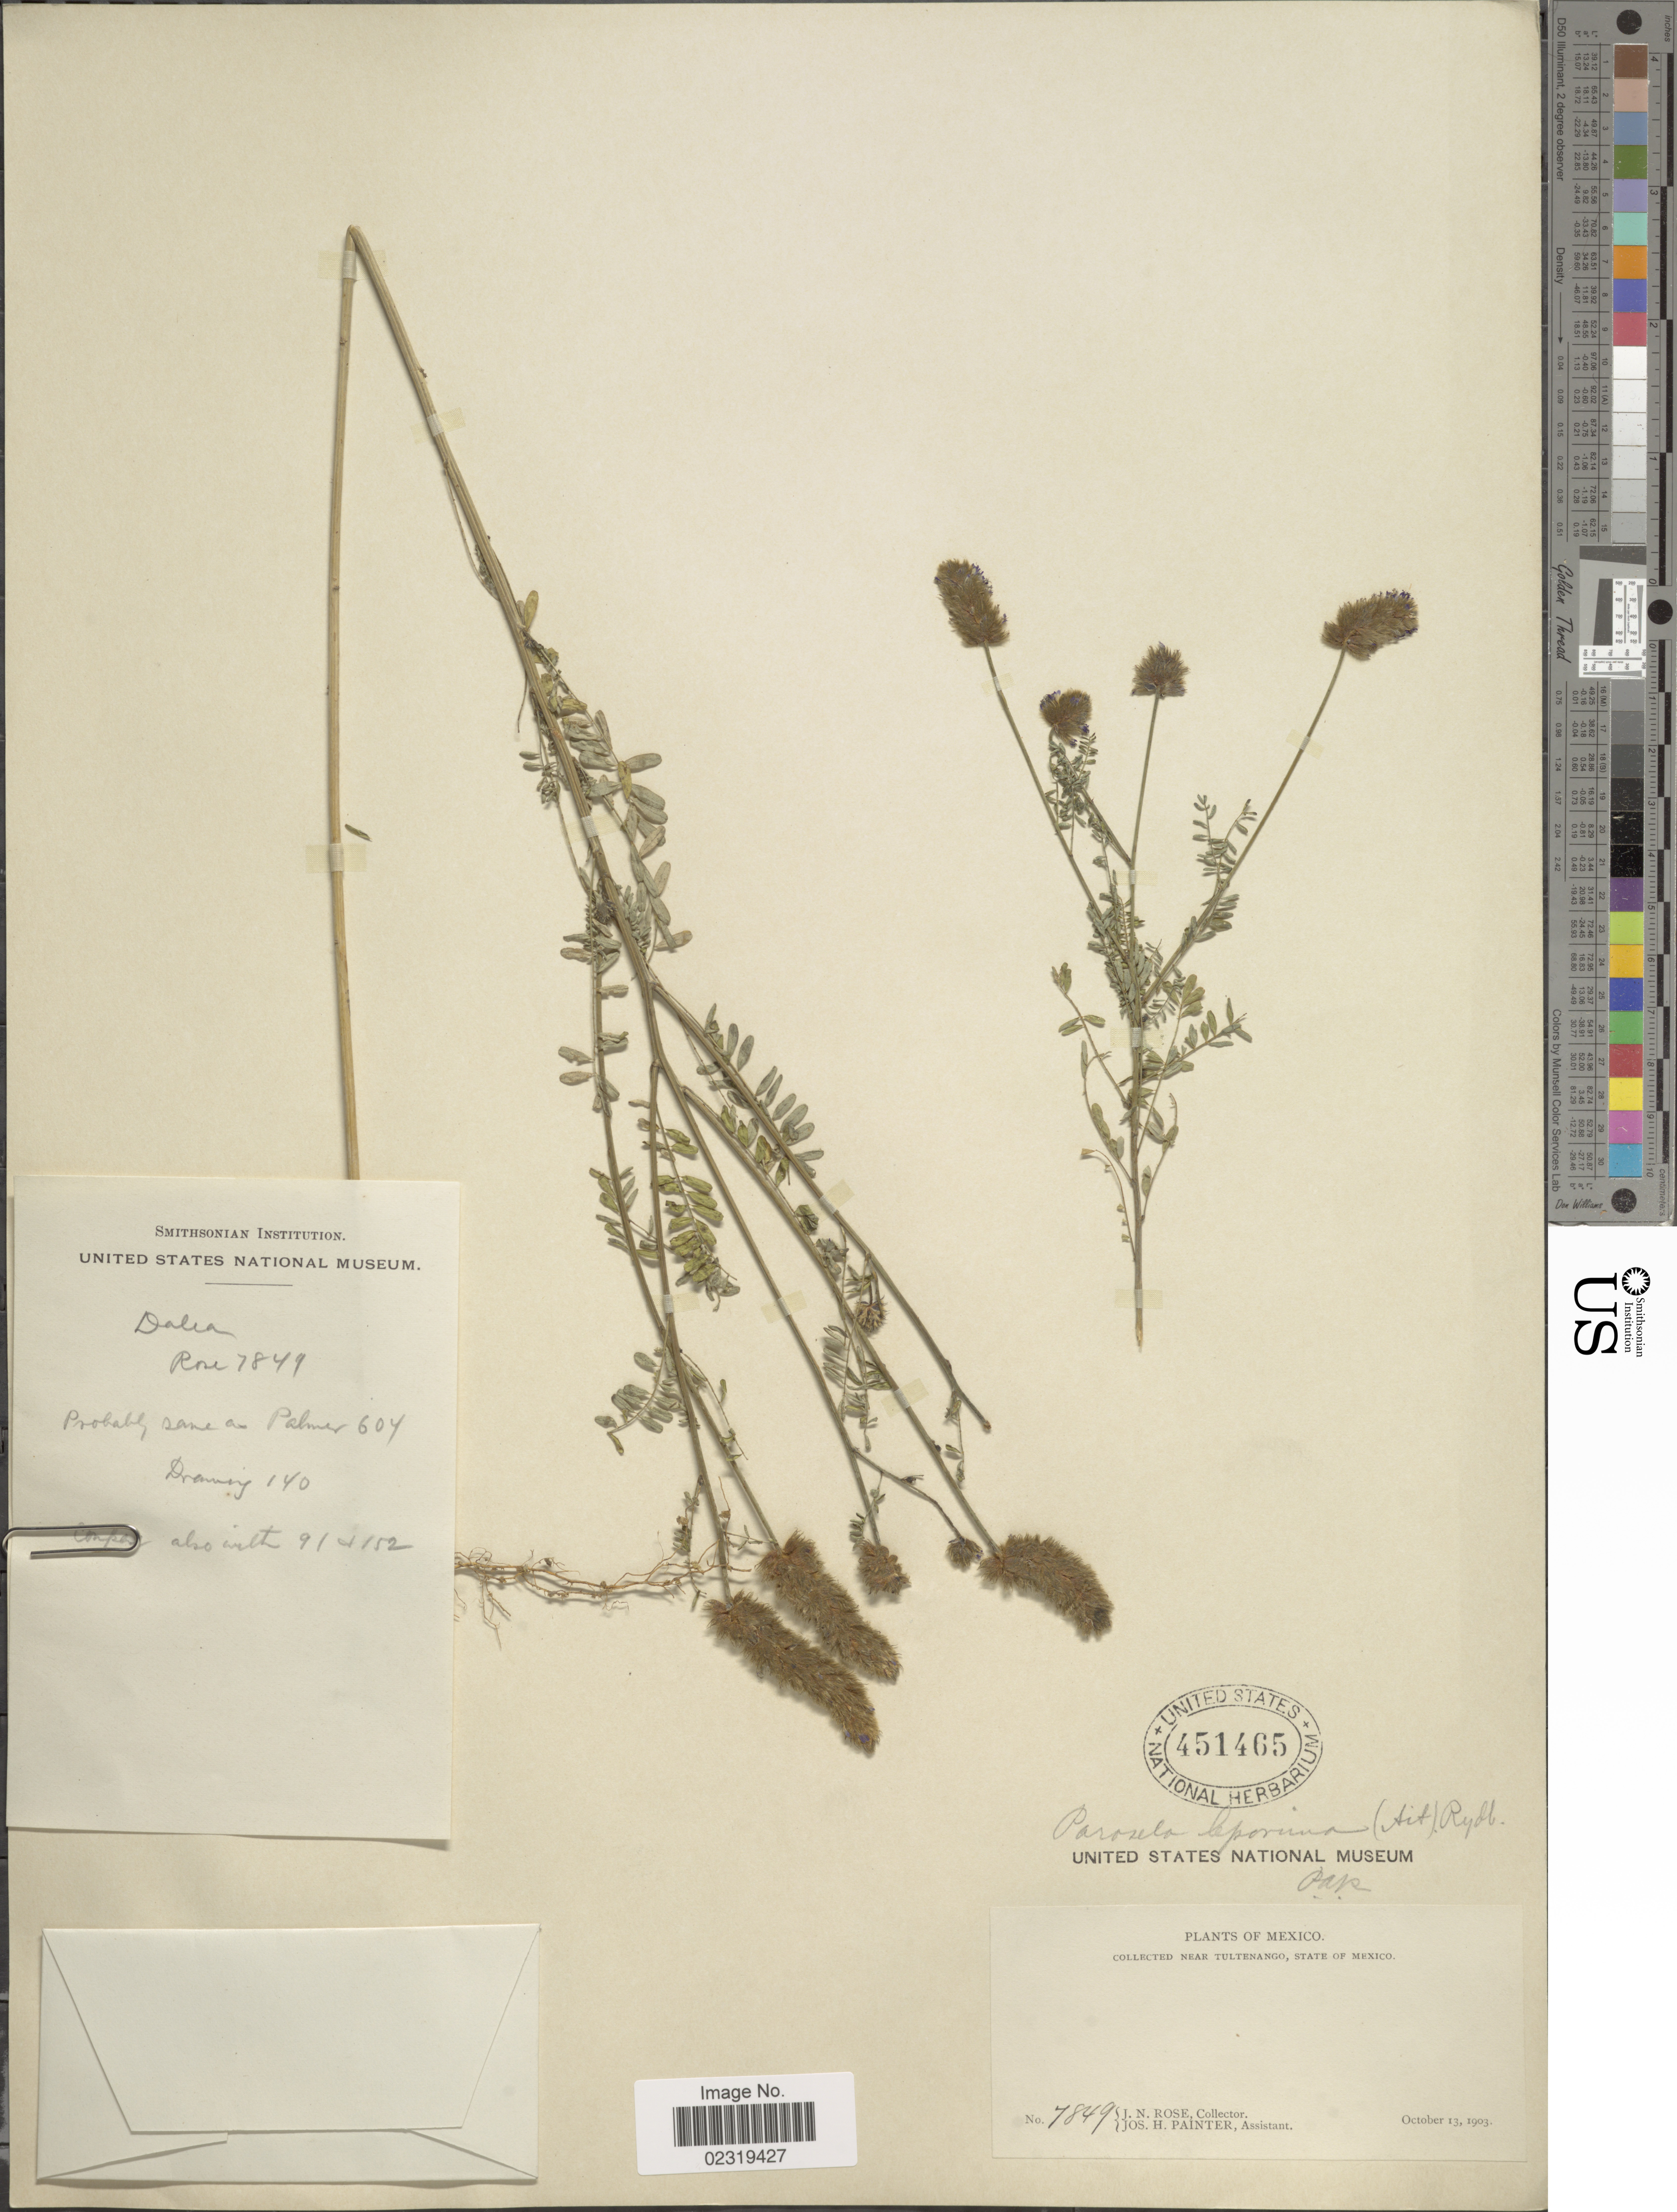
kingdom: Plantae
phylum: Tracheophyta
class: Magnoliopsida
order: Fabales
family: Fabaceae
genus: Dalea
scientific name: Dalea leporina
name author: (Aiton) Bullock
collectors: J. N. Rose & J. H. Painter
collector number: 7849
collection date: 1903-10-13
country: Mexico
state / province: México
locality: Near Tultenango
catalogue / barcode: US 451465